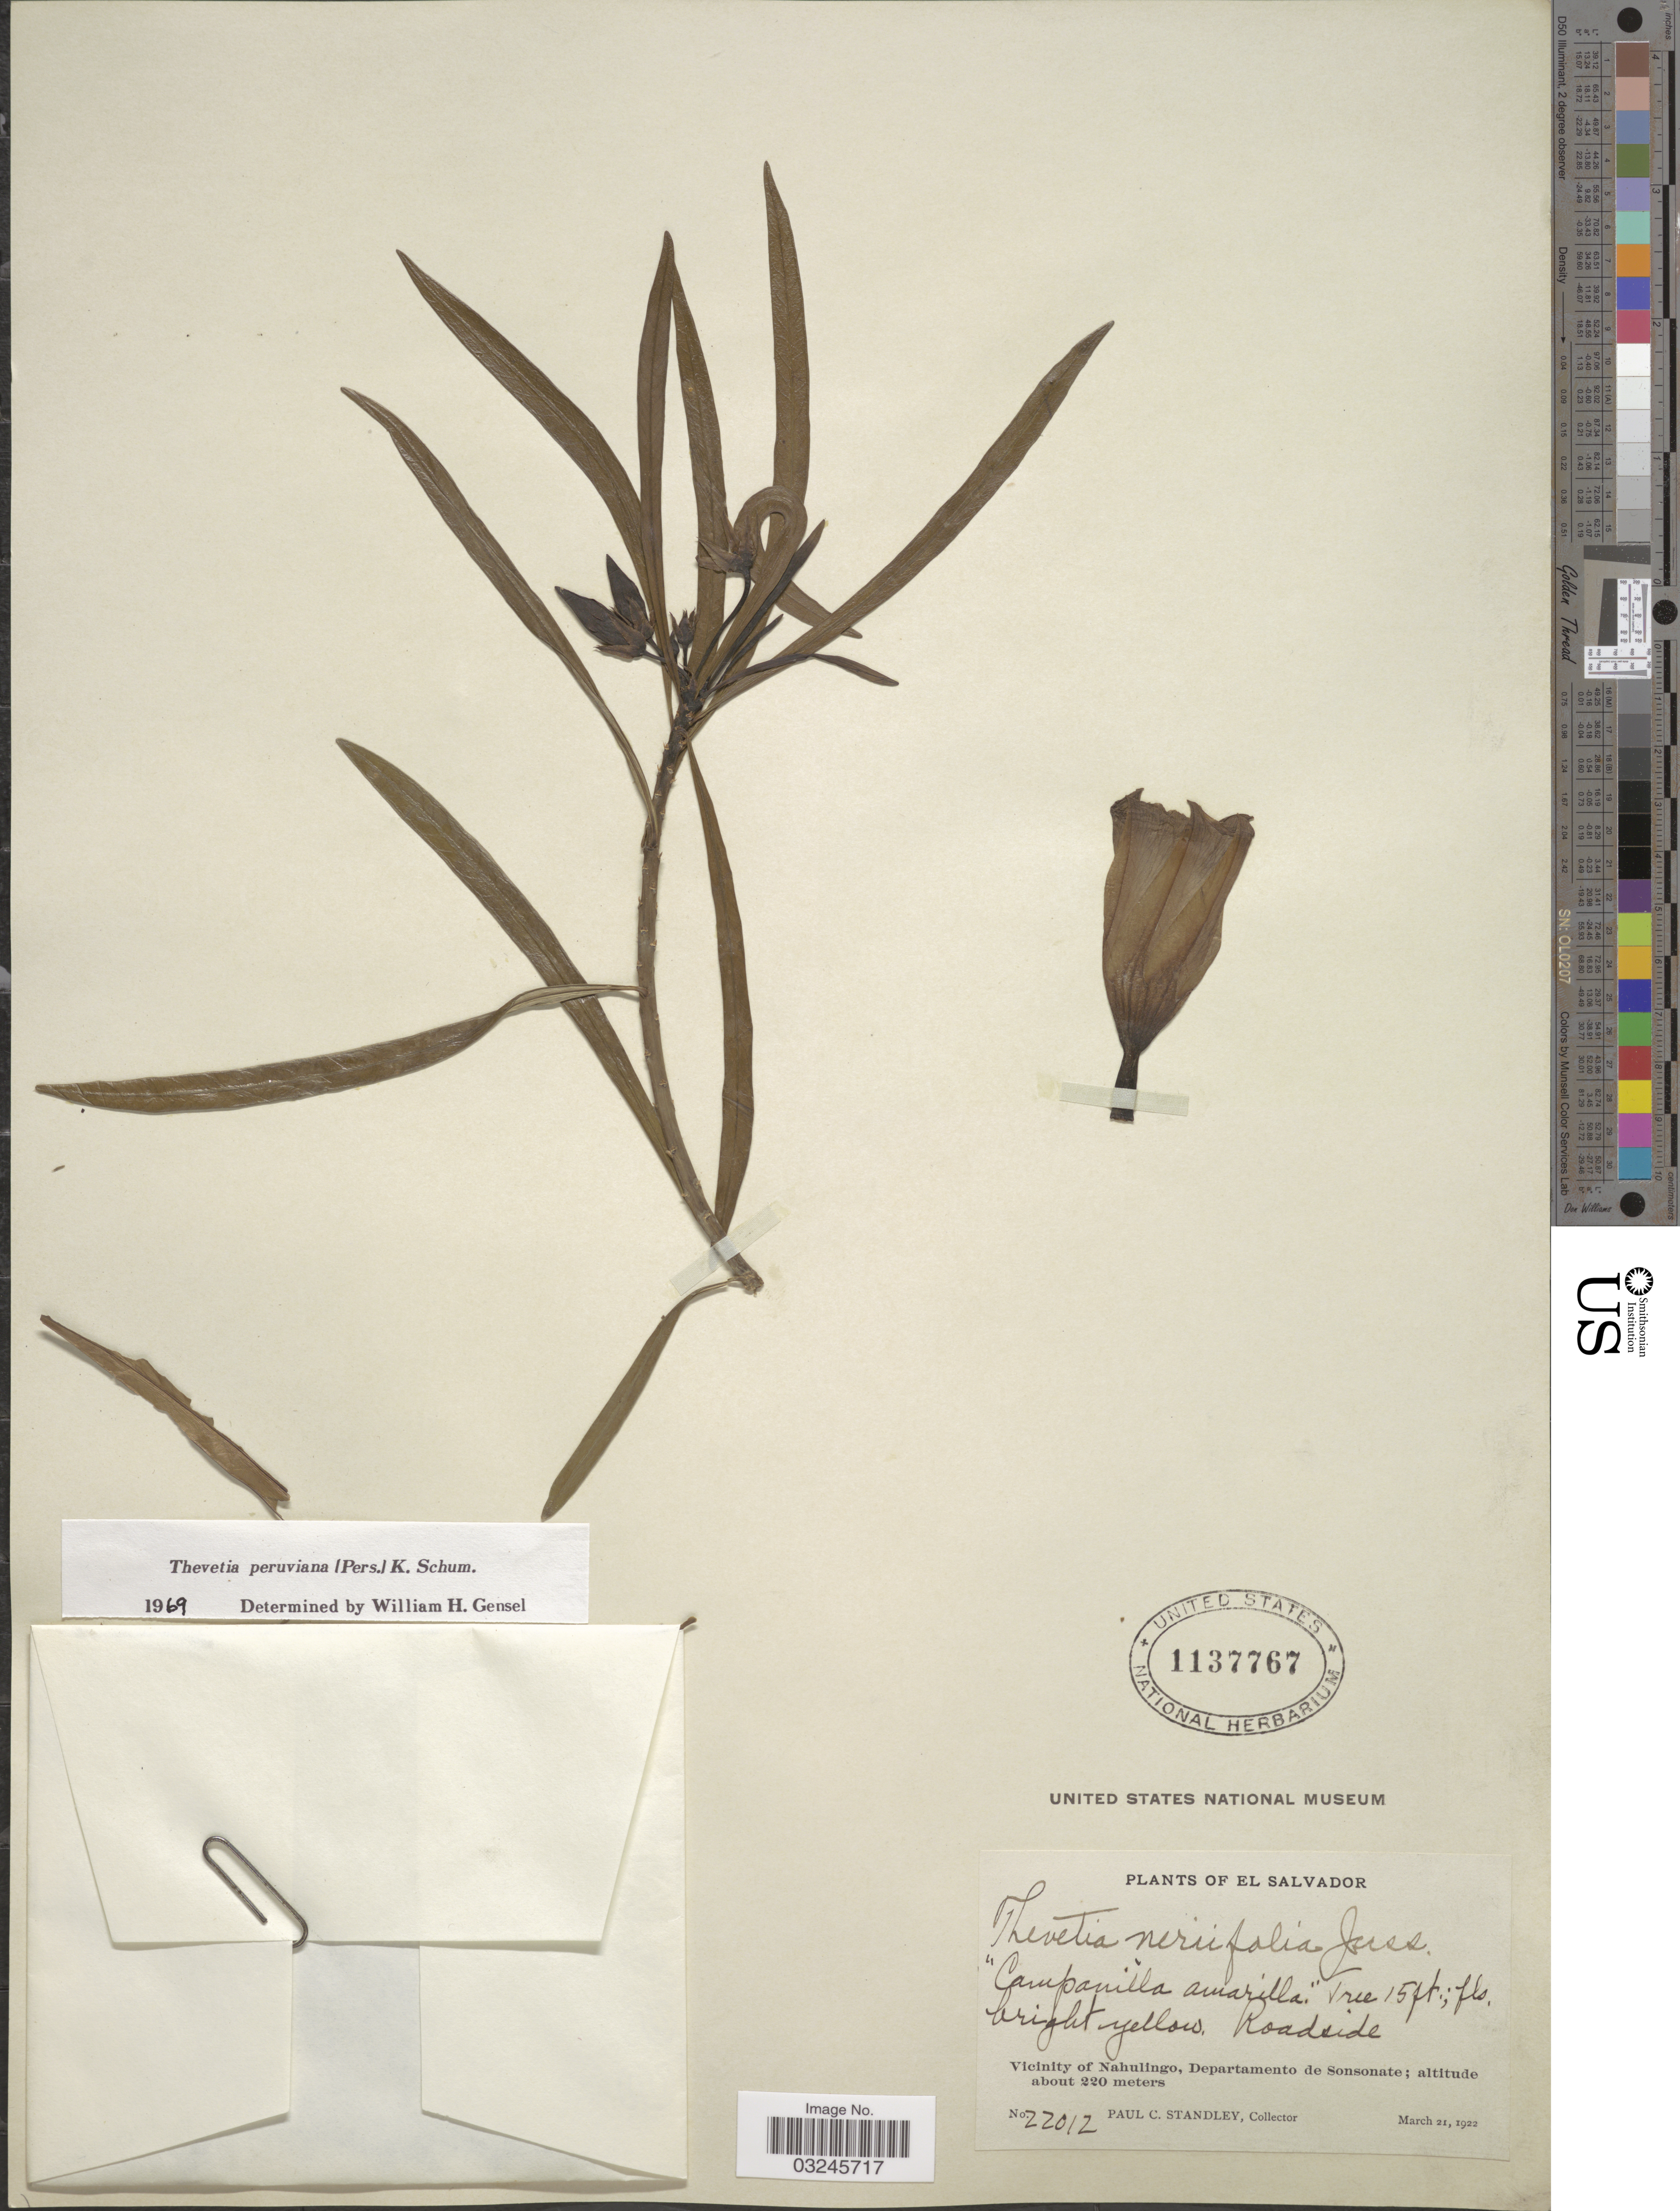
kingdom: Plantae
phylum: Tracheophyta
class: Magnoliopsida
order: Gentianales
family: Apocynaceae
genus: Thevetia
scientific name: Thevetia peruviana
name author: (Pers.) K. Schum.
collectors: P. C. Standley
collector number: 22012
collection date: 1922-03-21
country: El Salvador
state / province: Sonsonate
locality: Roadside, Vicinity of Nahulingo, Departamento de Sonsonate.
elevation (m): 220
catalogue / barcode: US 1137767